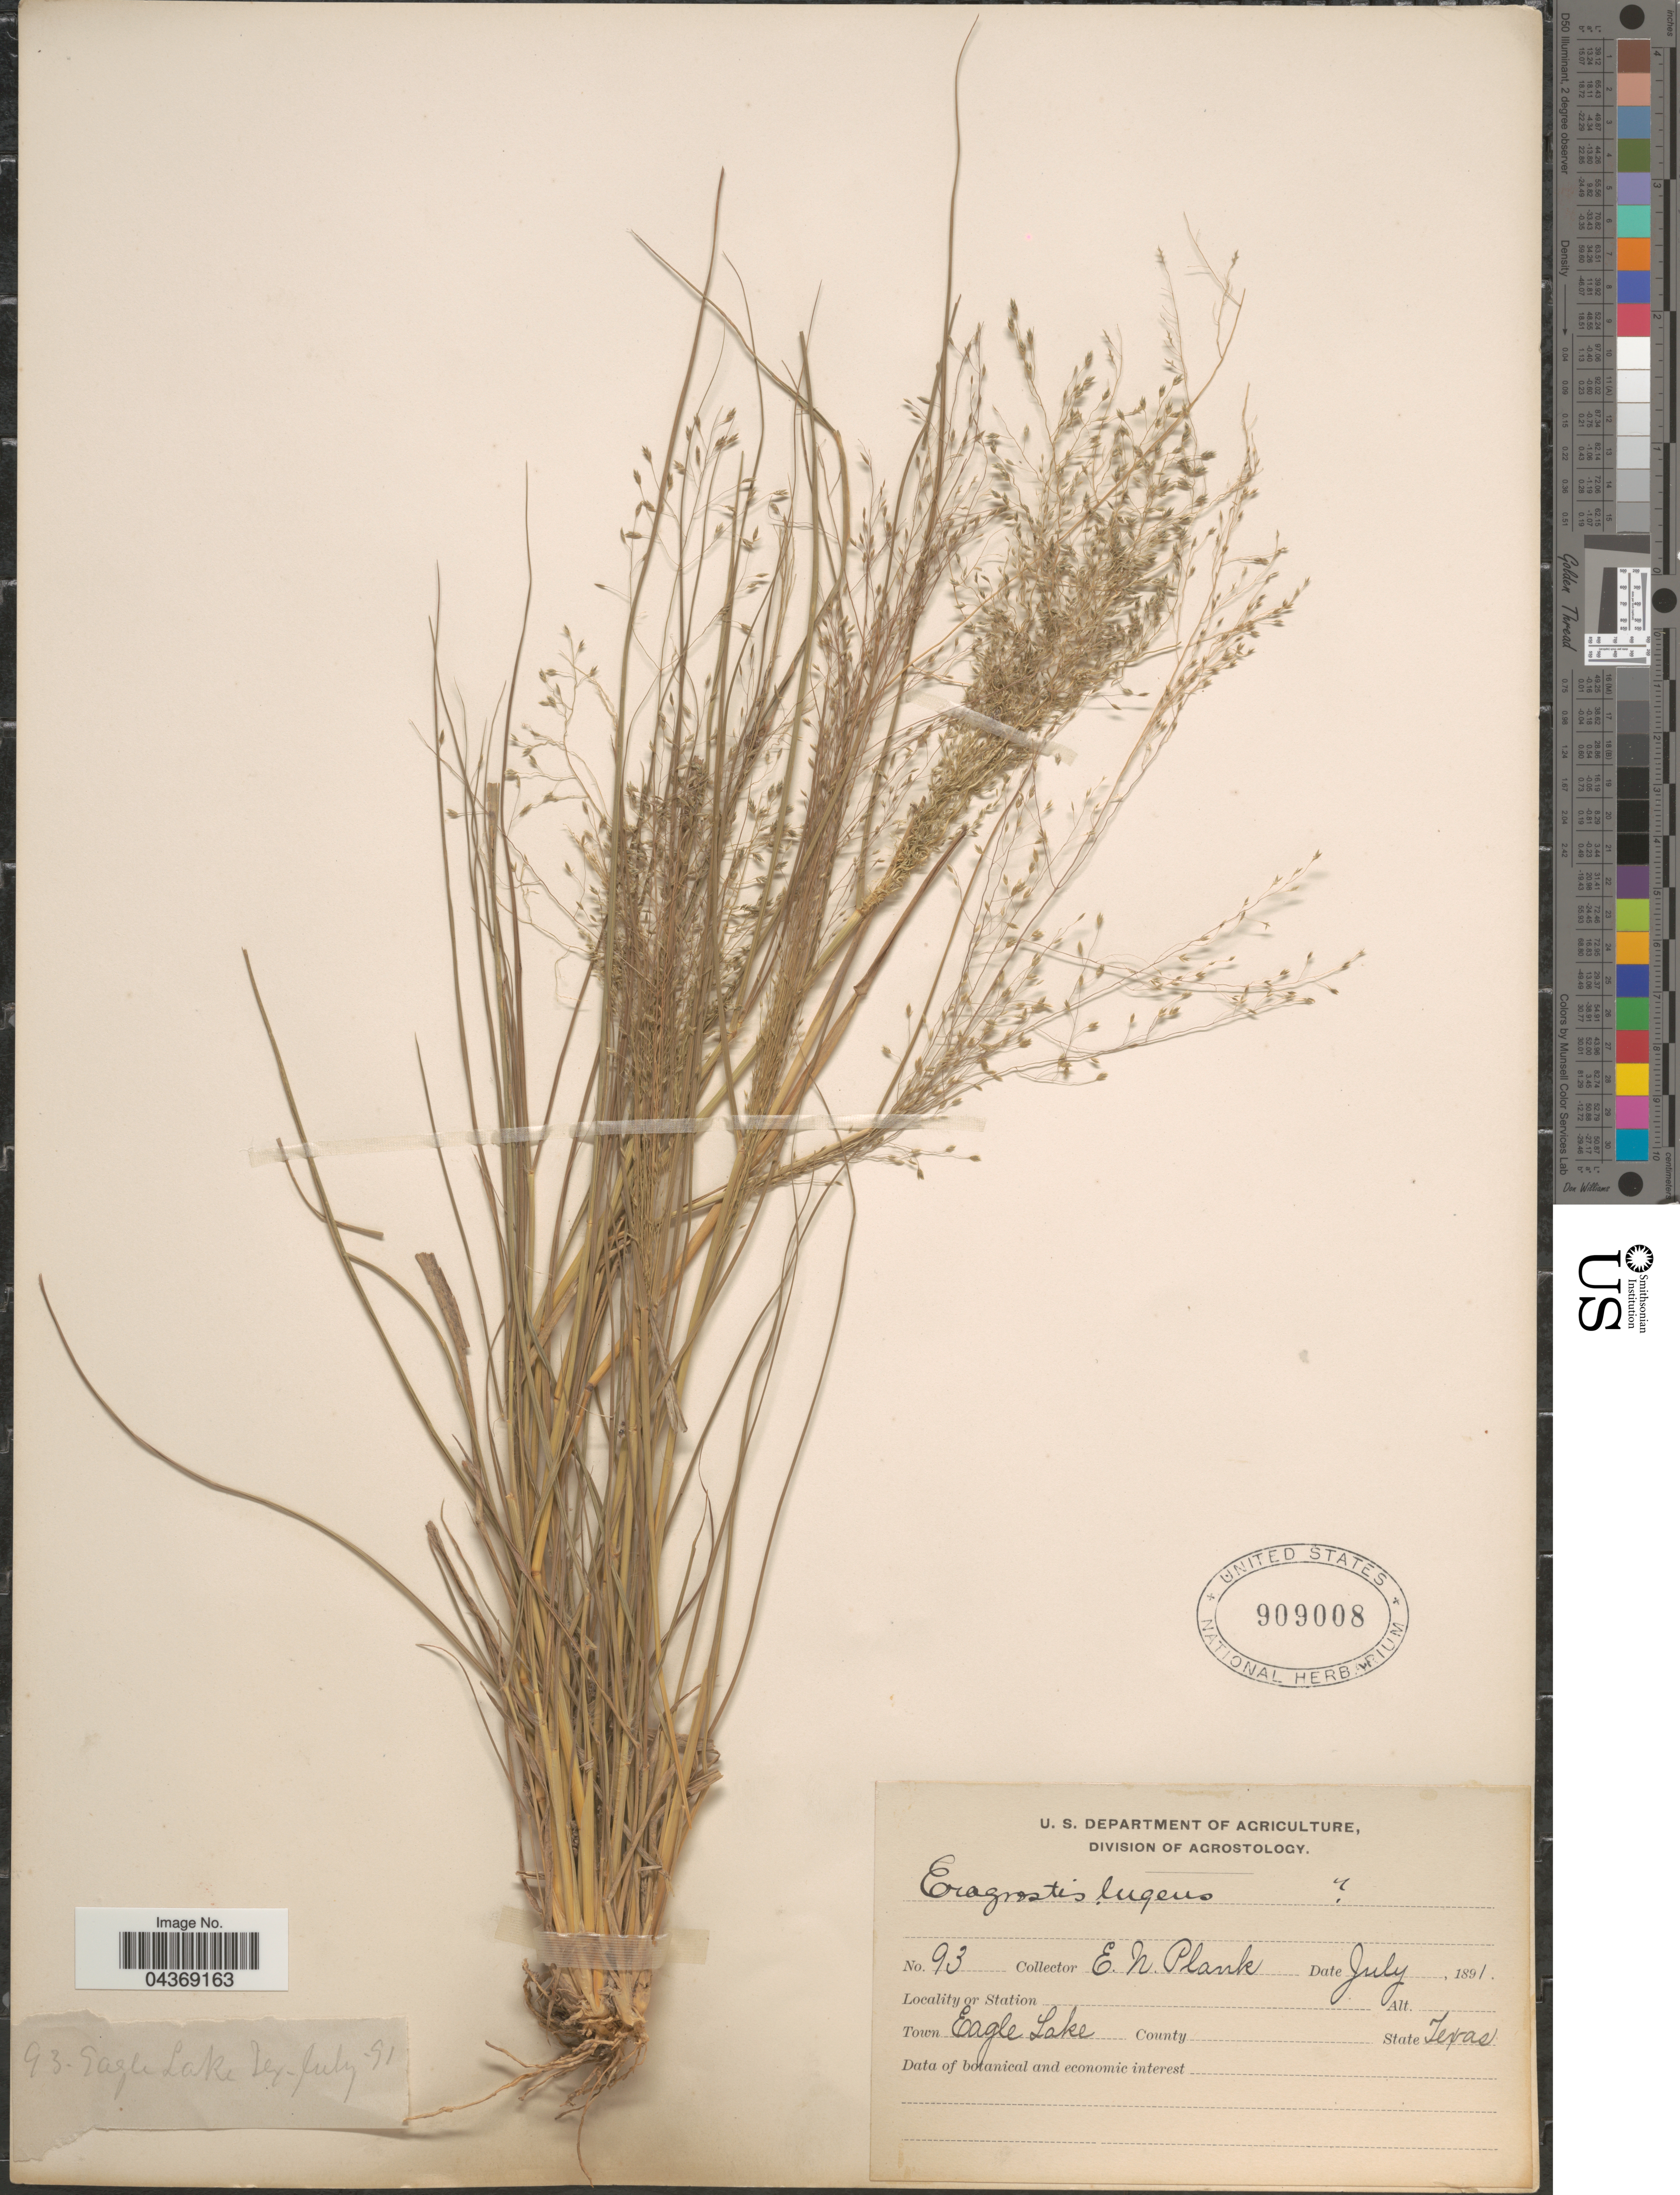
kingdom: Plantae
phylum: Tracheophyta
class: Liliopsida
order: Poales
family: Poaceae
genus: Eragrostis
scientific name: Eragrostis intermedia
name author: Hitchc.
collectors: E. Plank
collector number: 93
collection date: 1891-07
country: United States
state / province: Texas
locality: Town Eagle Lake.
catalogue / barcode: US 909008